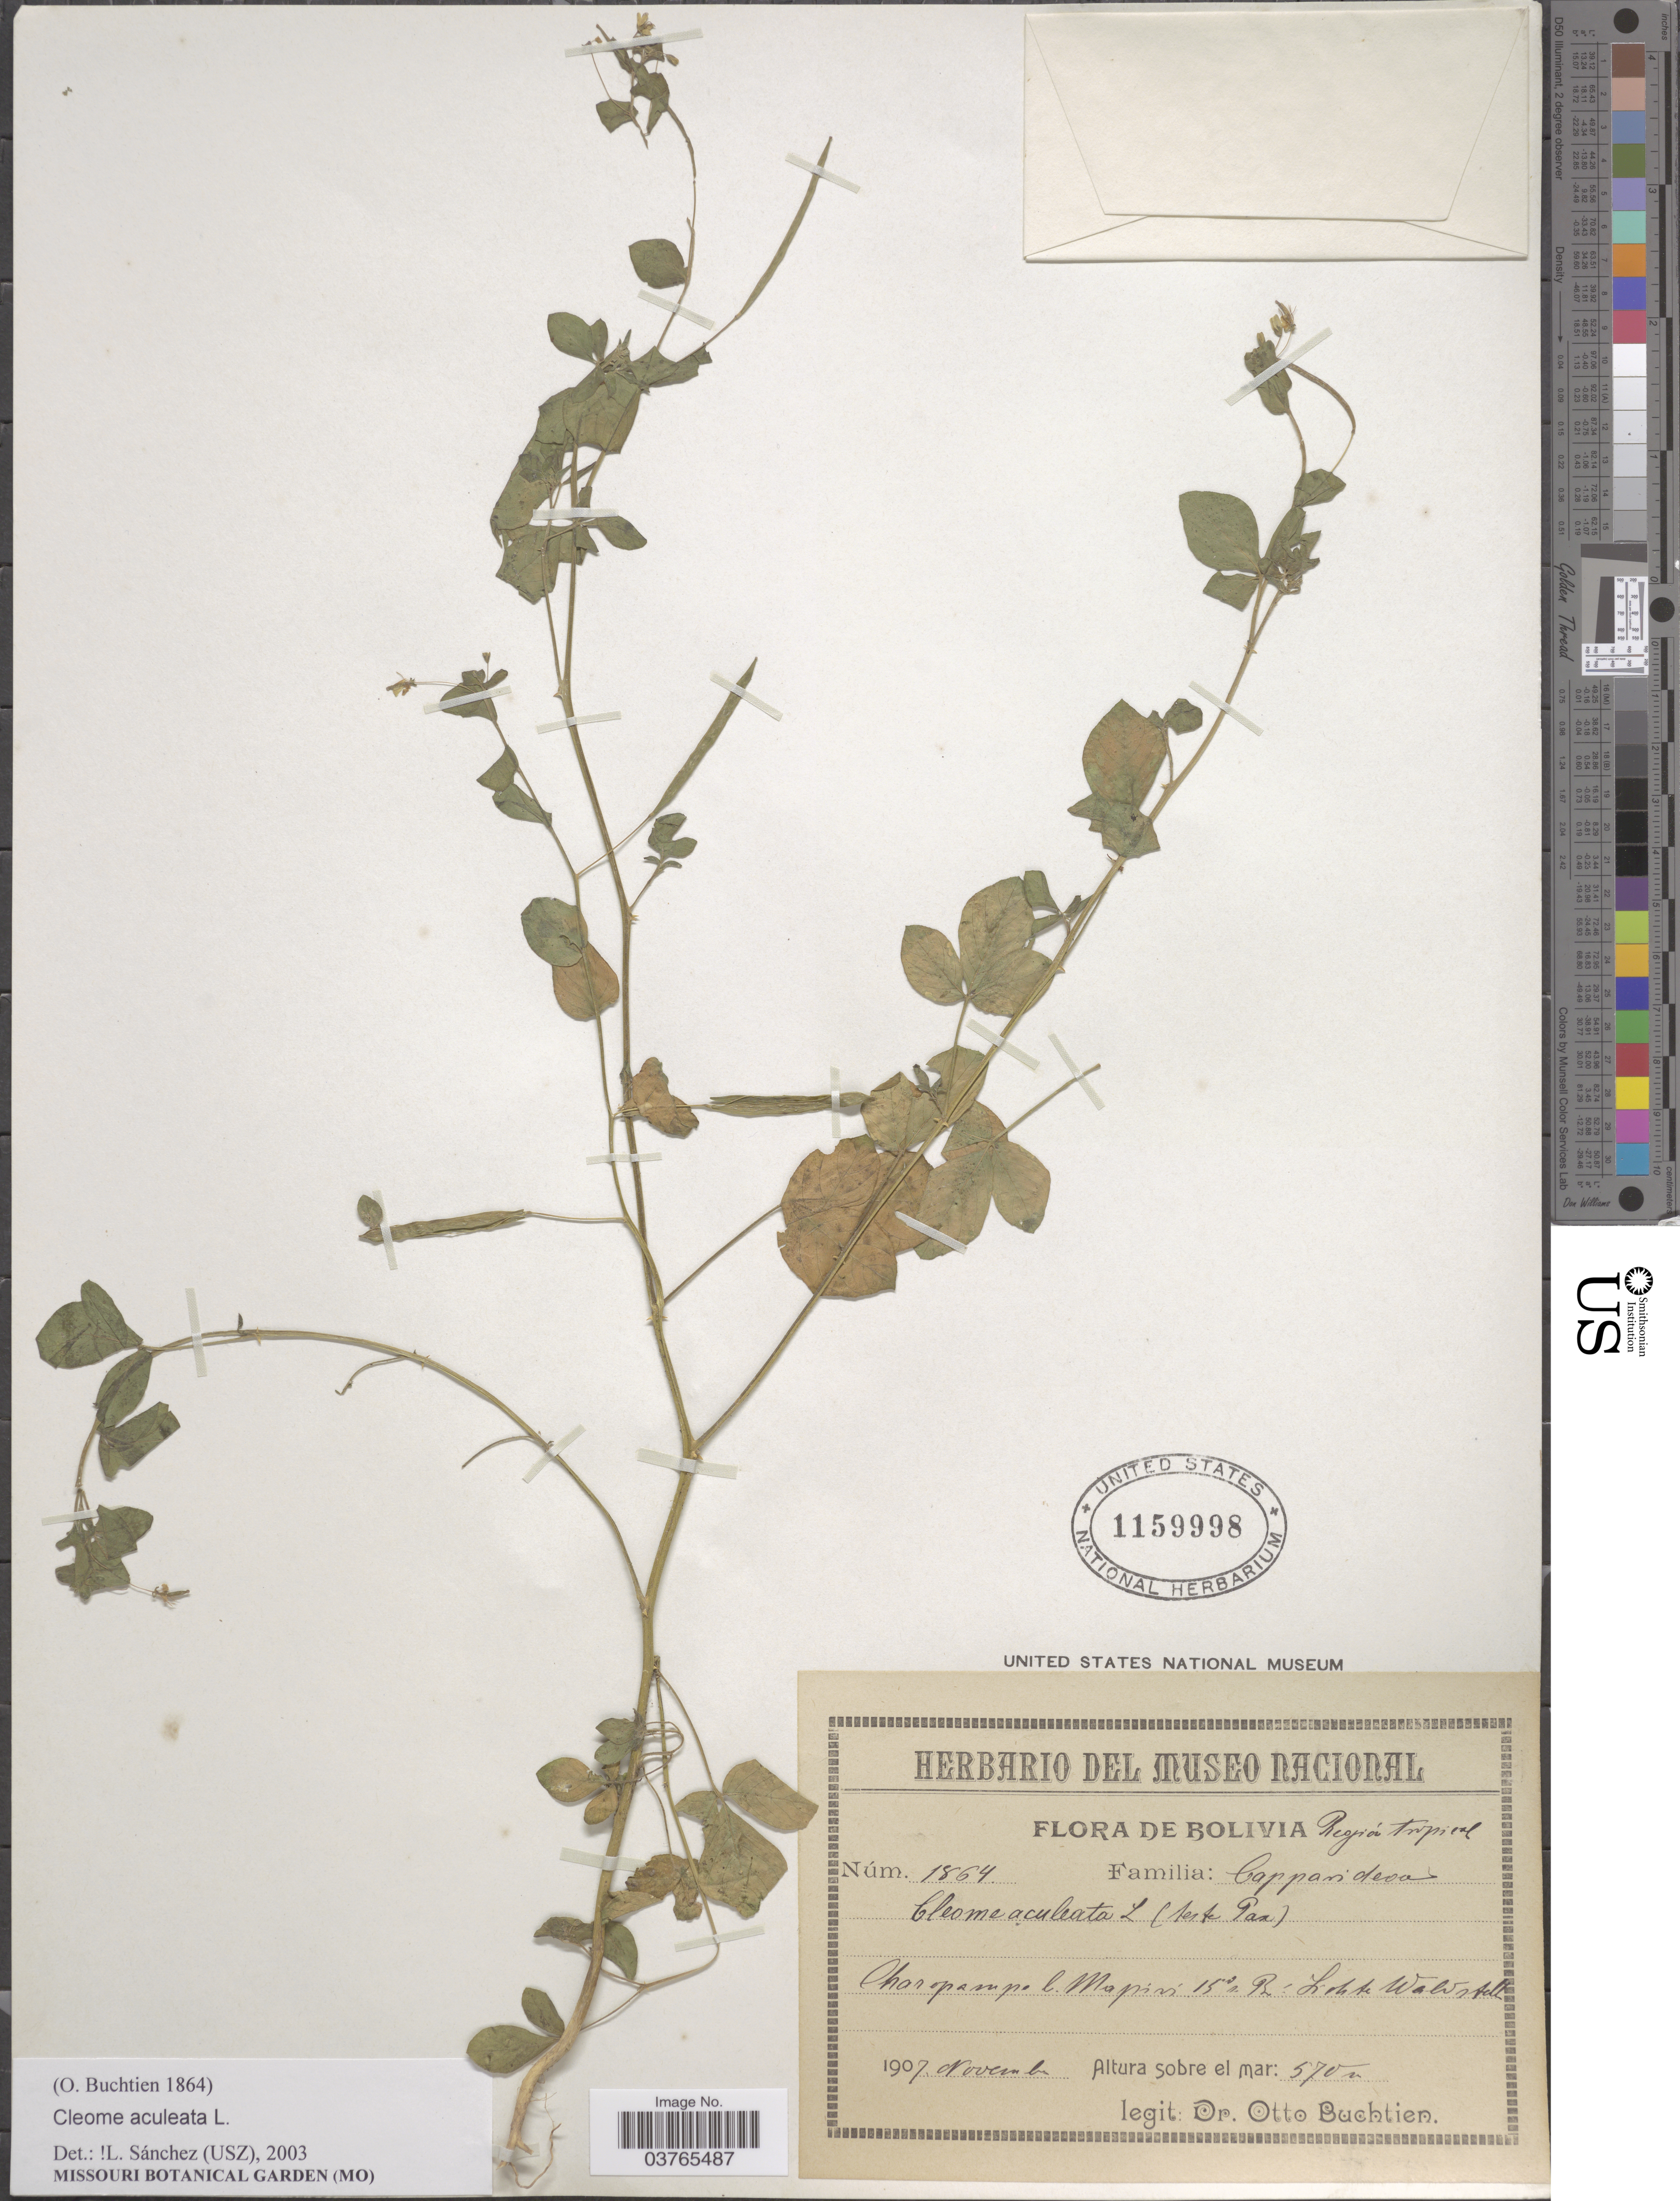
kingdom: Plantae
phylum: Tracheophyta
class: Magnoliopsida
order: Brassicales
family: Cleomaceae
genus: Tarenaya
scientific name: Tarenaya aculeata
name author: (L.) Soares Neto & Roalson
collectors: O. Buchtien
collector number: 1864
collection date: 1907-11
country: Bolivia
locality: Región tropical. Charopampa l. Mapiri. 15°s. Br.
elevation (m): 570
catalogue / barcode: US 1159998